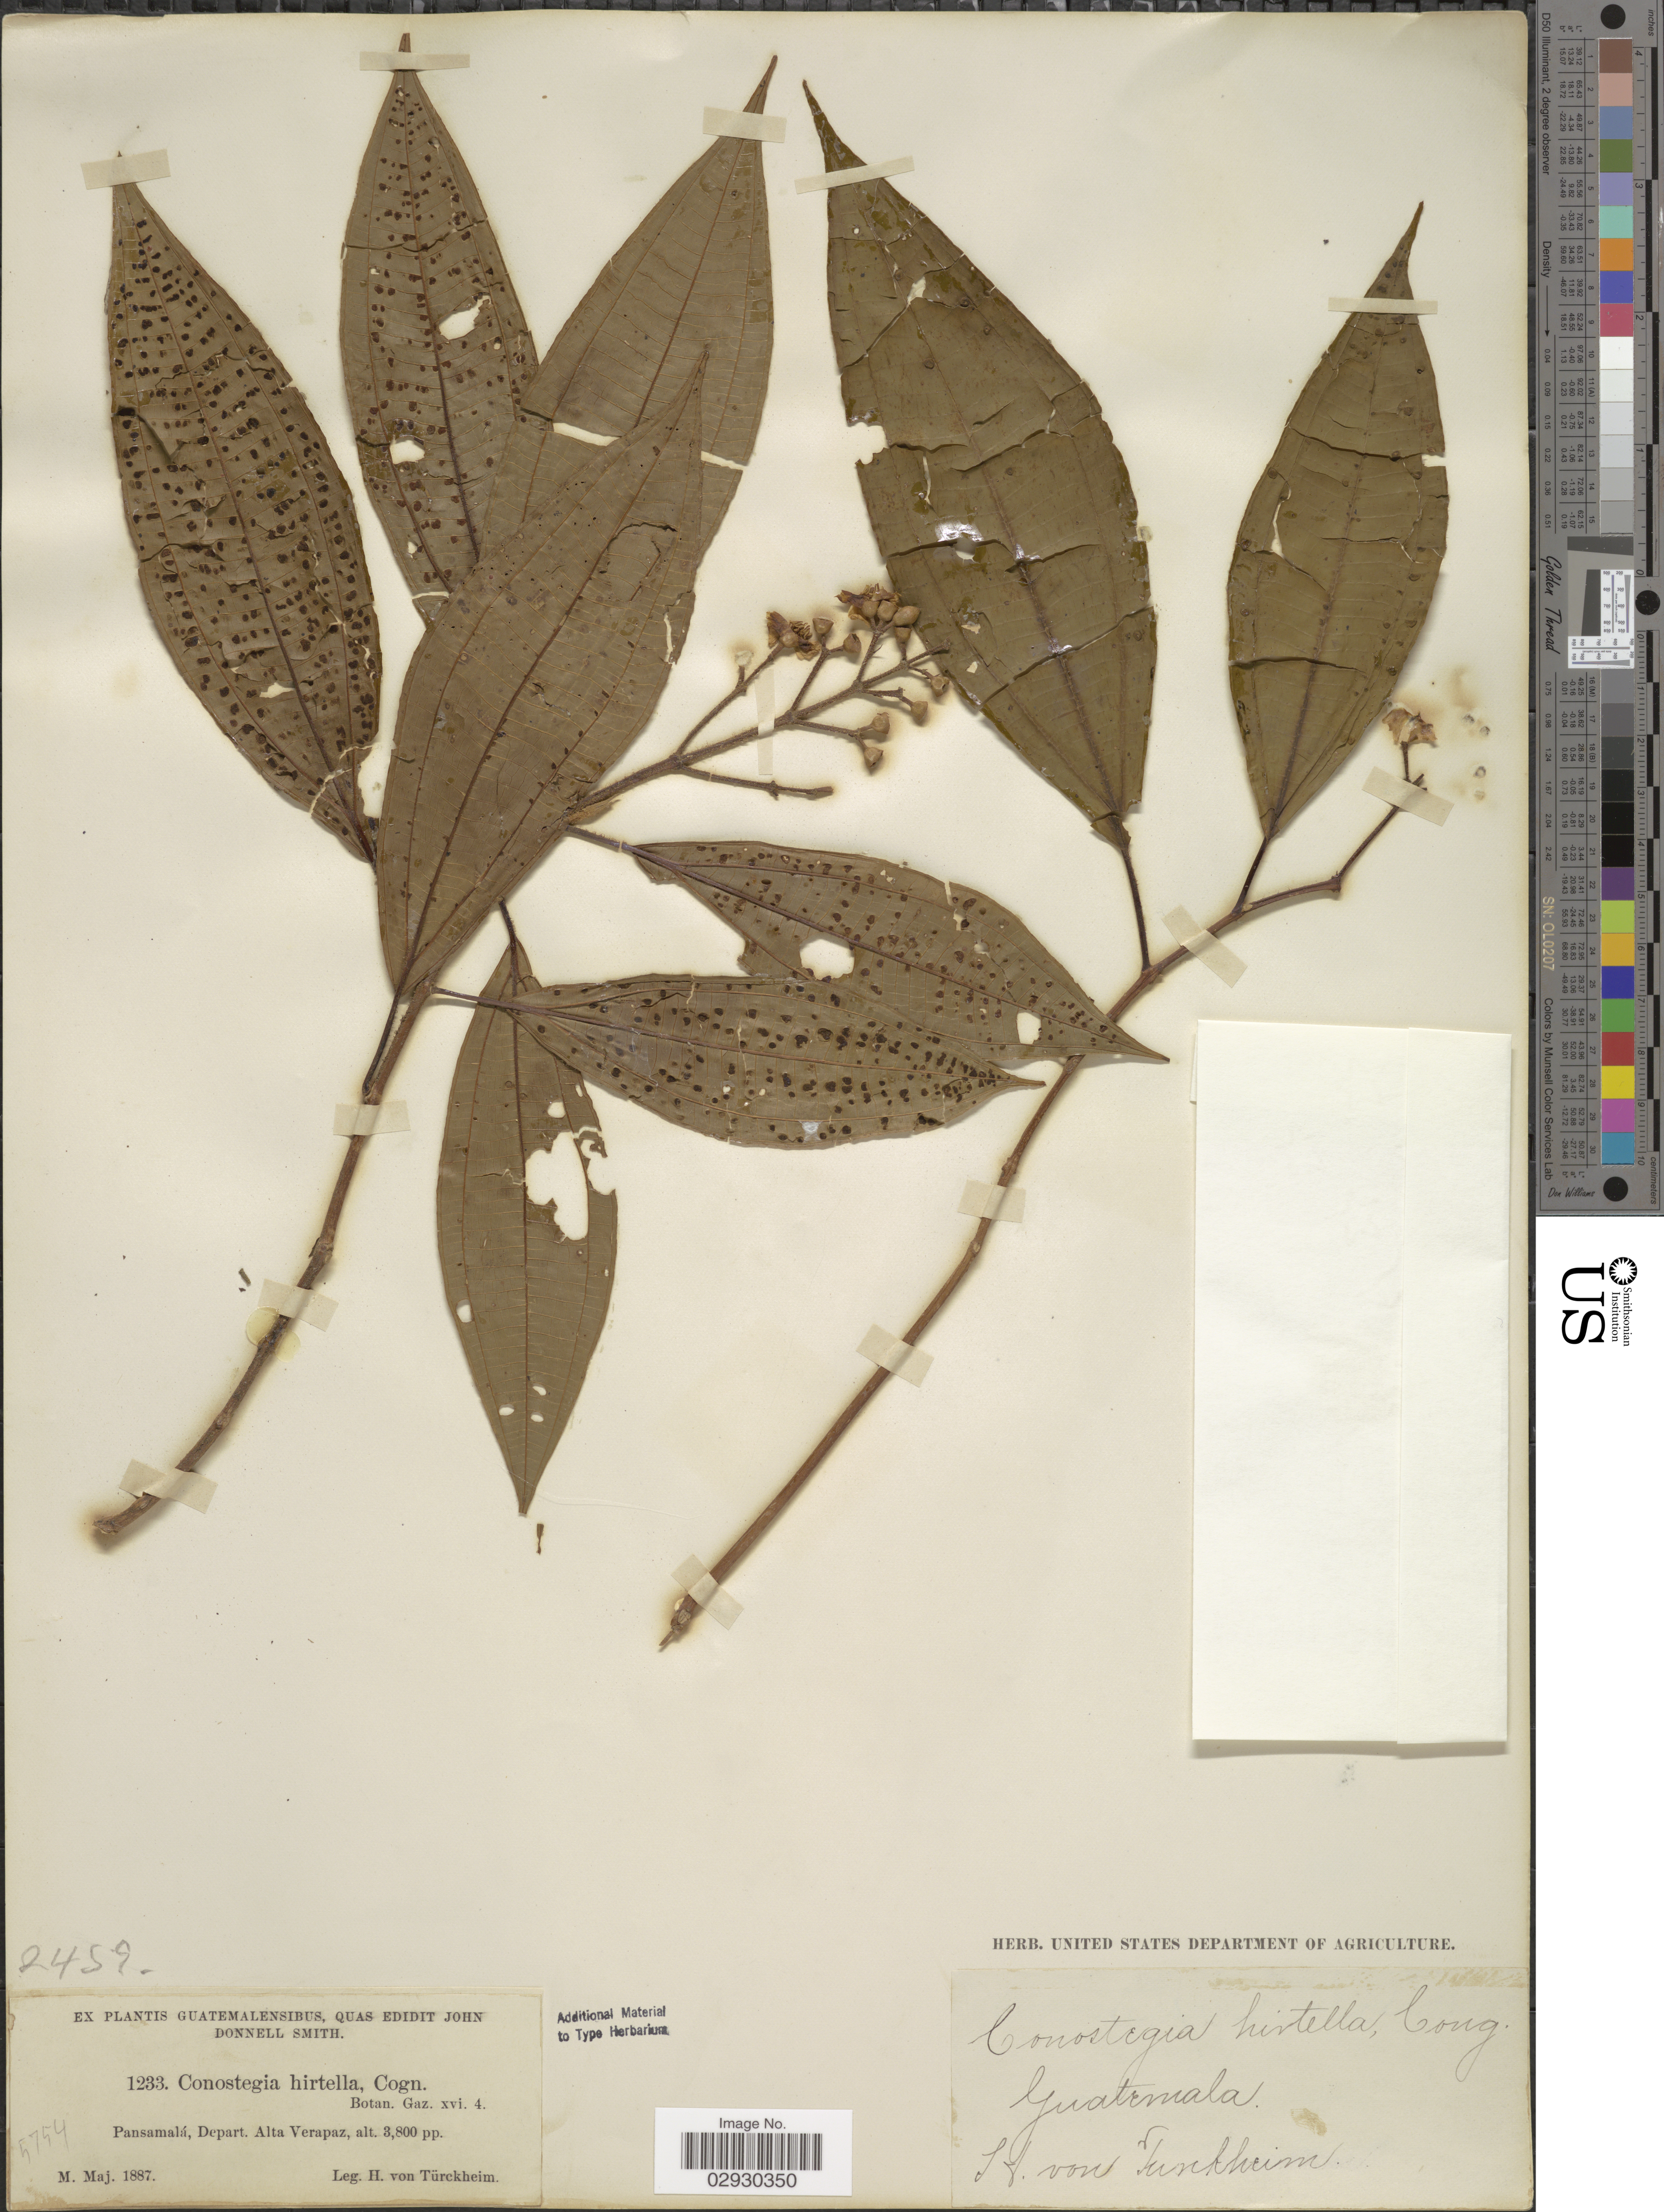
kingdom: Plantae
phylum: Tracheophyta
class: Magnoliopsida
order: Myrtales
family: Melastomataceae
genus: Conostegia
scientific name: Conostegia hirtella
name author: Cogn. in Donn. Sm.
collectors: H. von Türckheim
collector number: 1233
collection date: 1887-05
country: Guatemala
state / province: Alta Verapaz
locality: Pansamalá, Depart. Alta Verapaz.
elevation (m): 2682